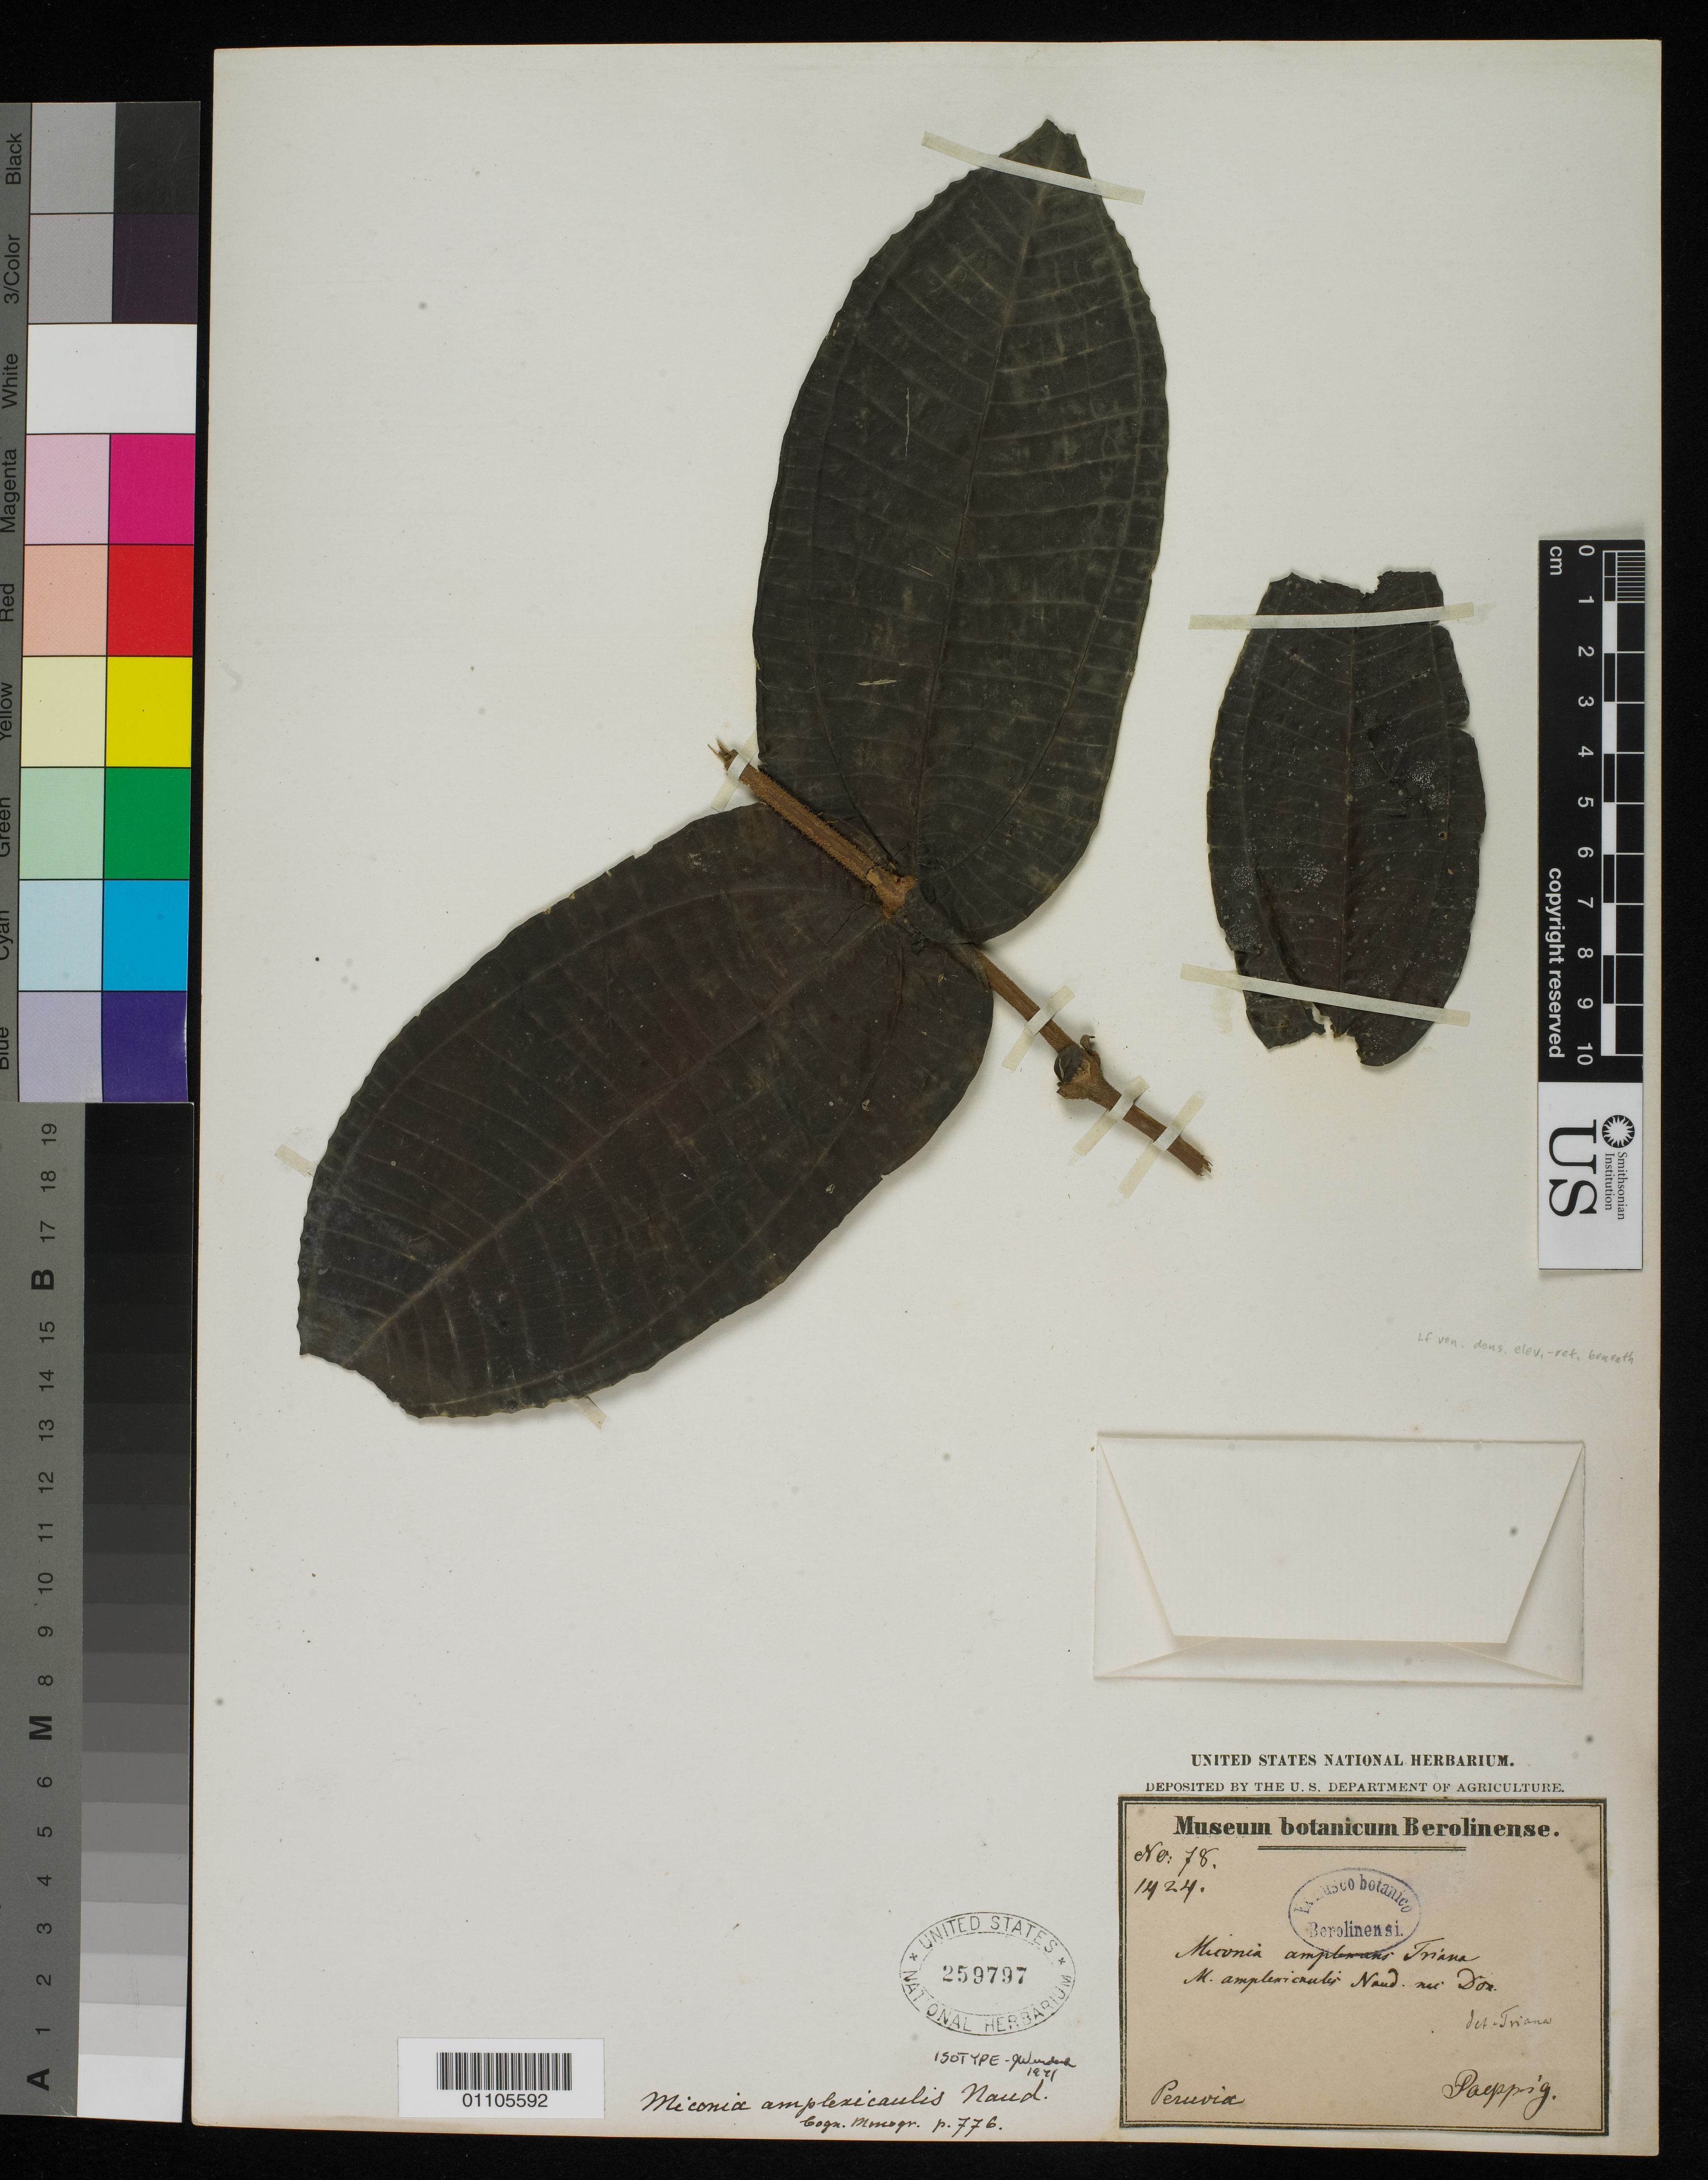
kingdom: Plantae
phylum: Tracheophyta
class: Magnoliopsida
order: Myrtales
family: Melastomataceae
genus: Miconia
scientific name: Miconia amplexicaulis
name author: Naudin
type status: Isotype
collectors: E. F. Poeppig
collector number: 78 [1424?]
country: Peru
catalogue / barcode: US 259797